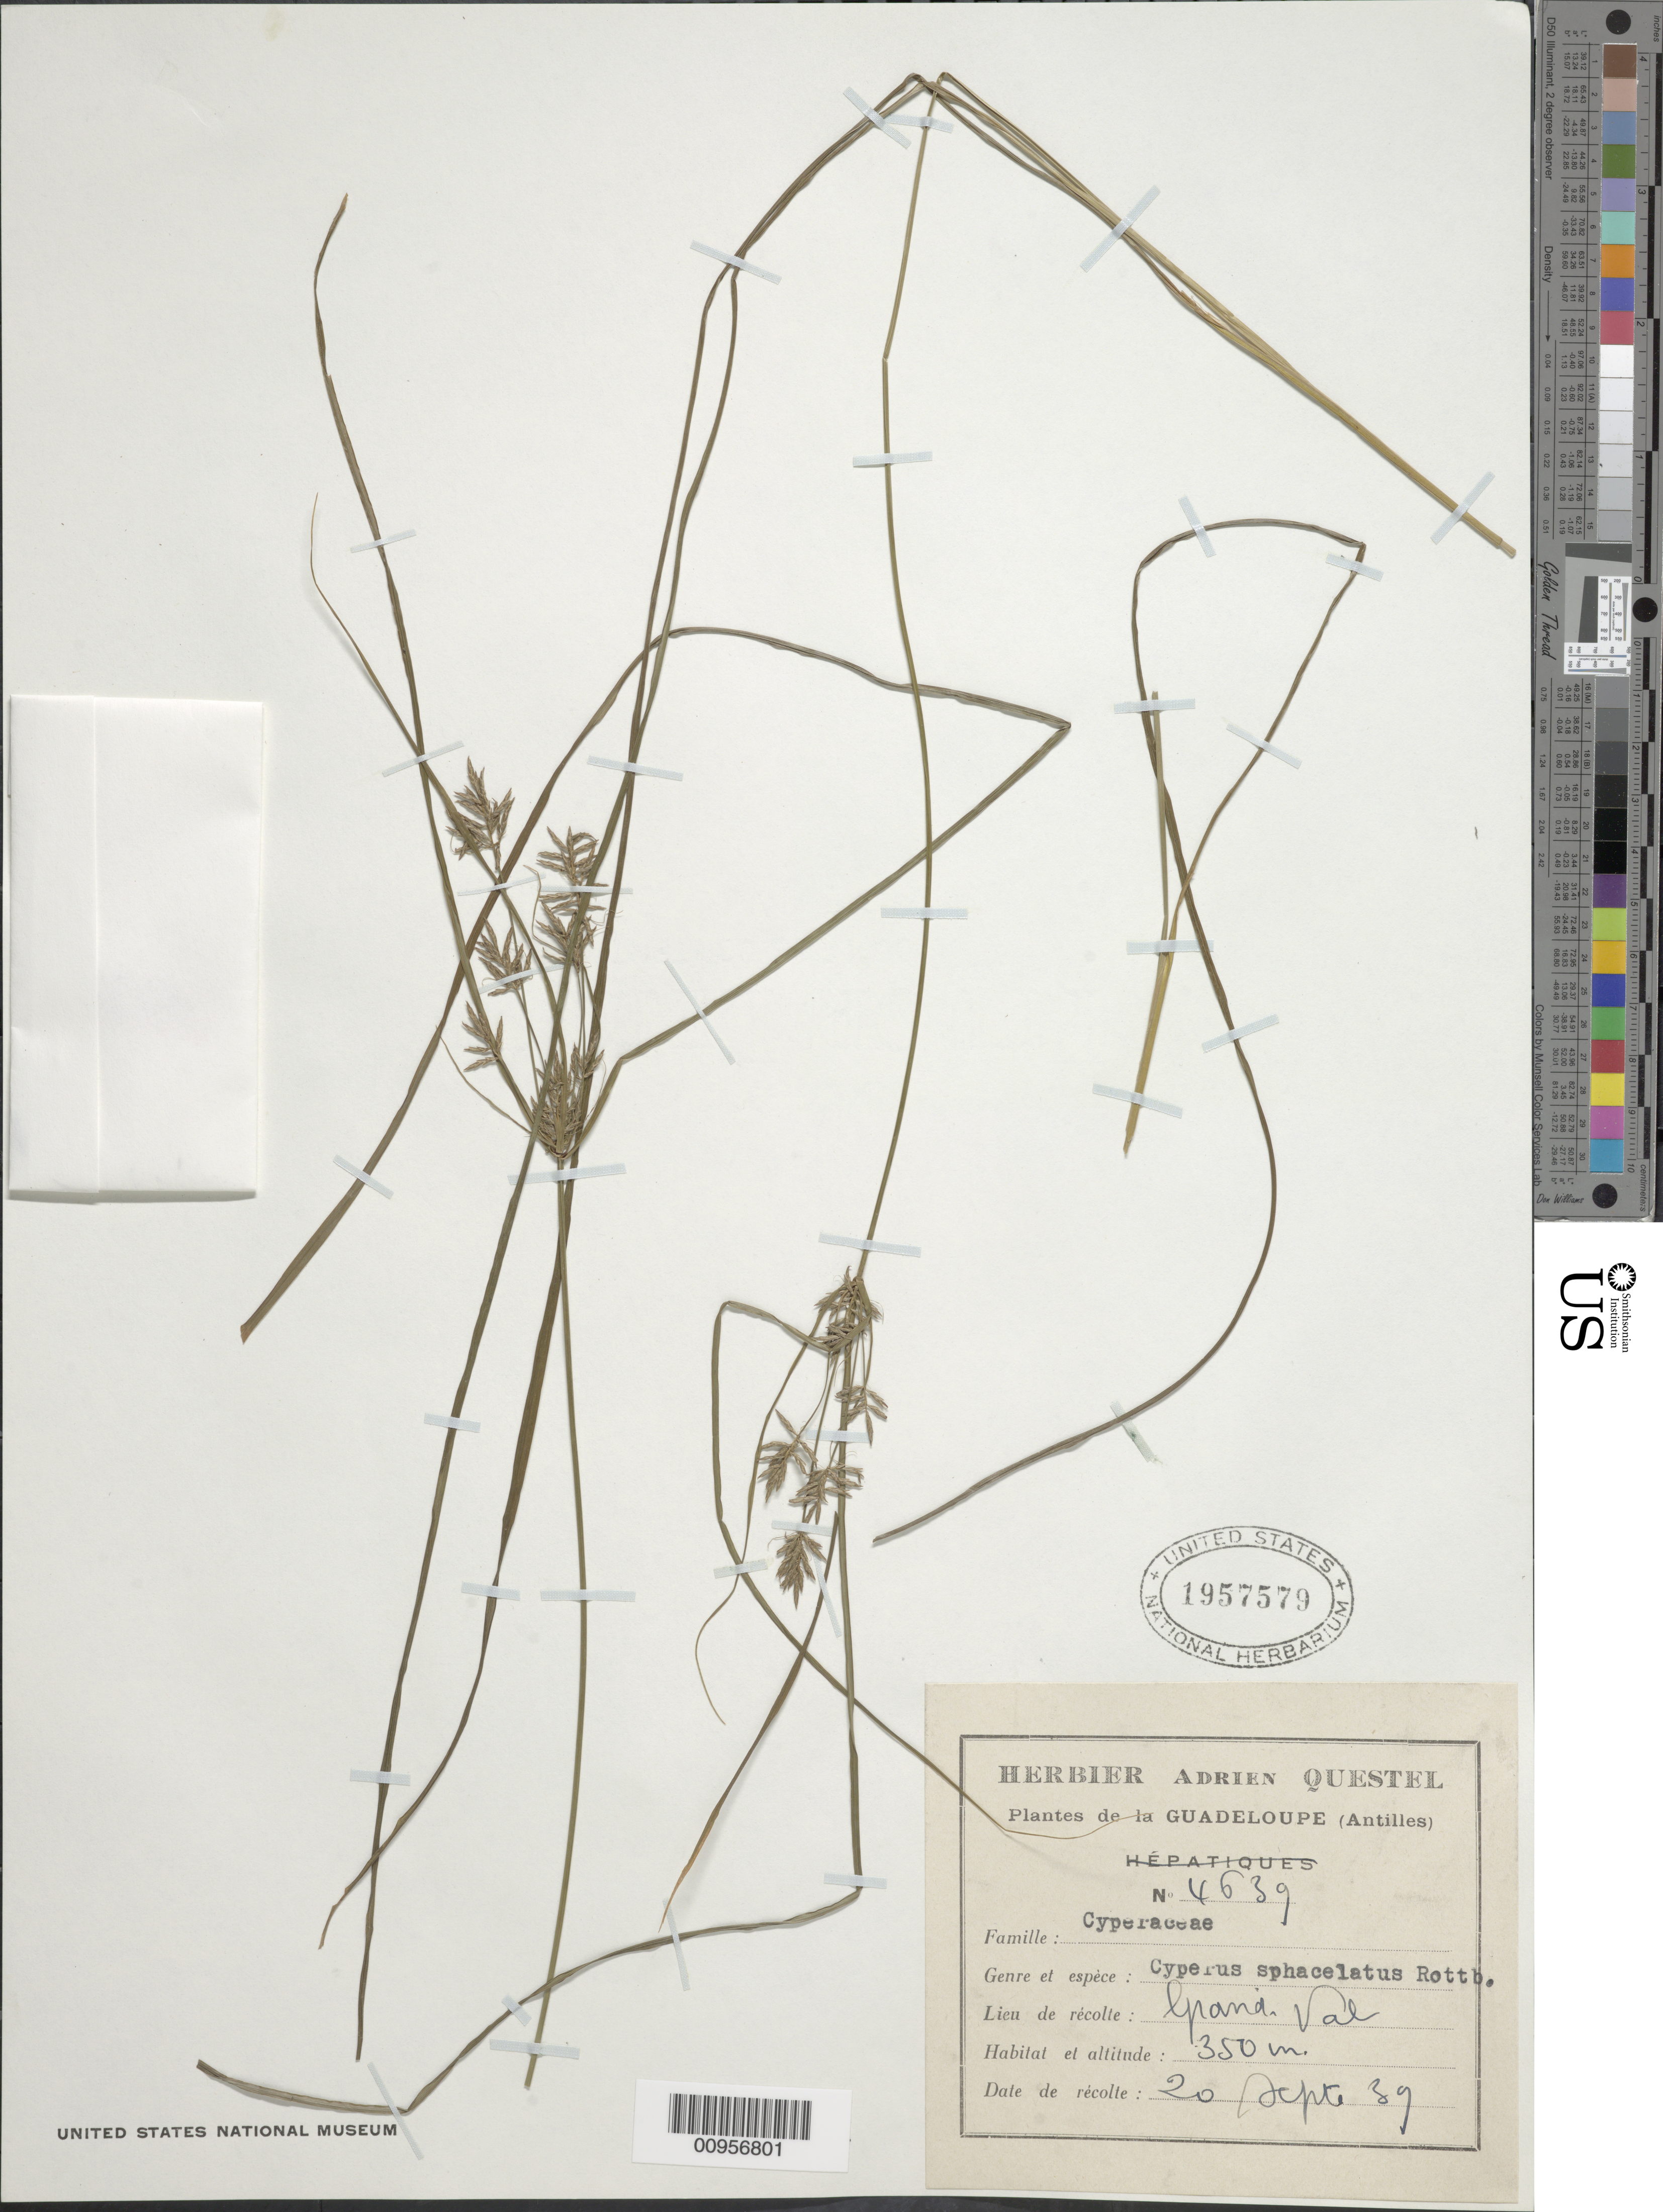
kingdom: Plantae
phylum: Tracheophyta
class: Liliopsida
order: Poales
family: Cyperaceae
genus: Cyperus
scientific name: Cyperus sphacelatus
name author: Rottb.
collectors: A. Questel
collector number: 4639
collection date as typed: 20 Sep 1939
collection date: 1939-09-20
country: Guadeloupe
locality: Grand Val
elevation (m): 350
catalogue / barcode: US 1957579